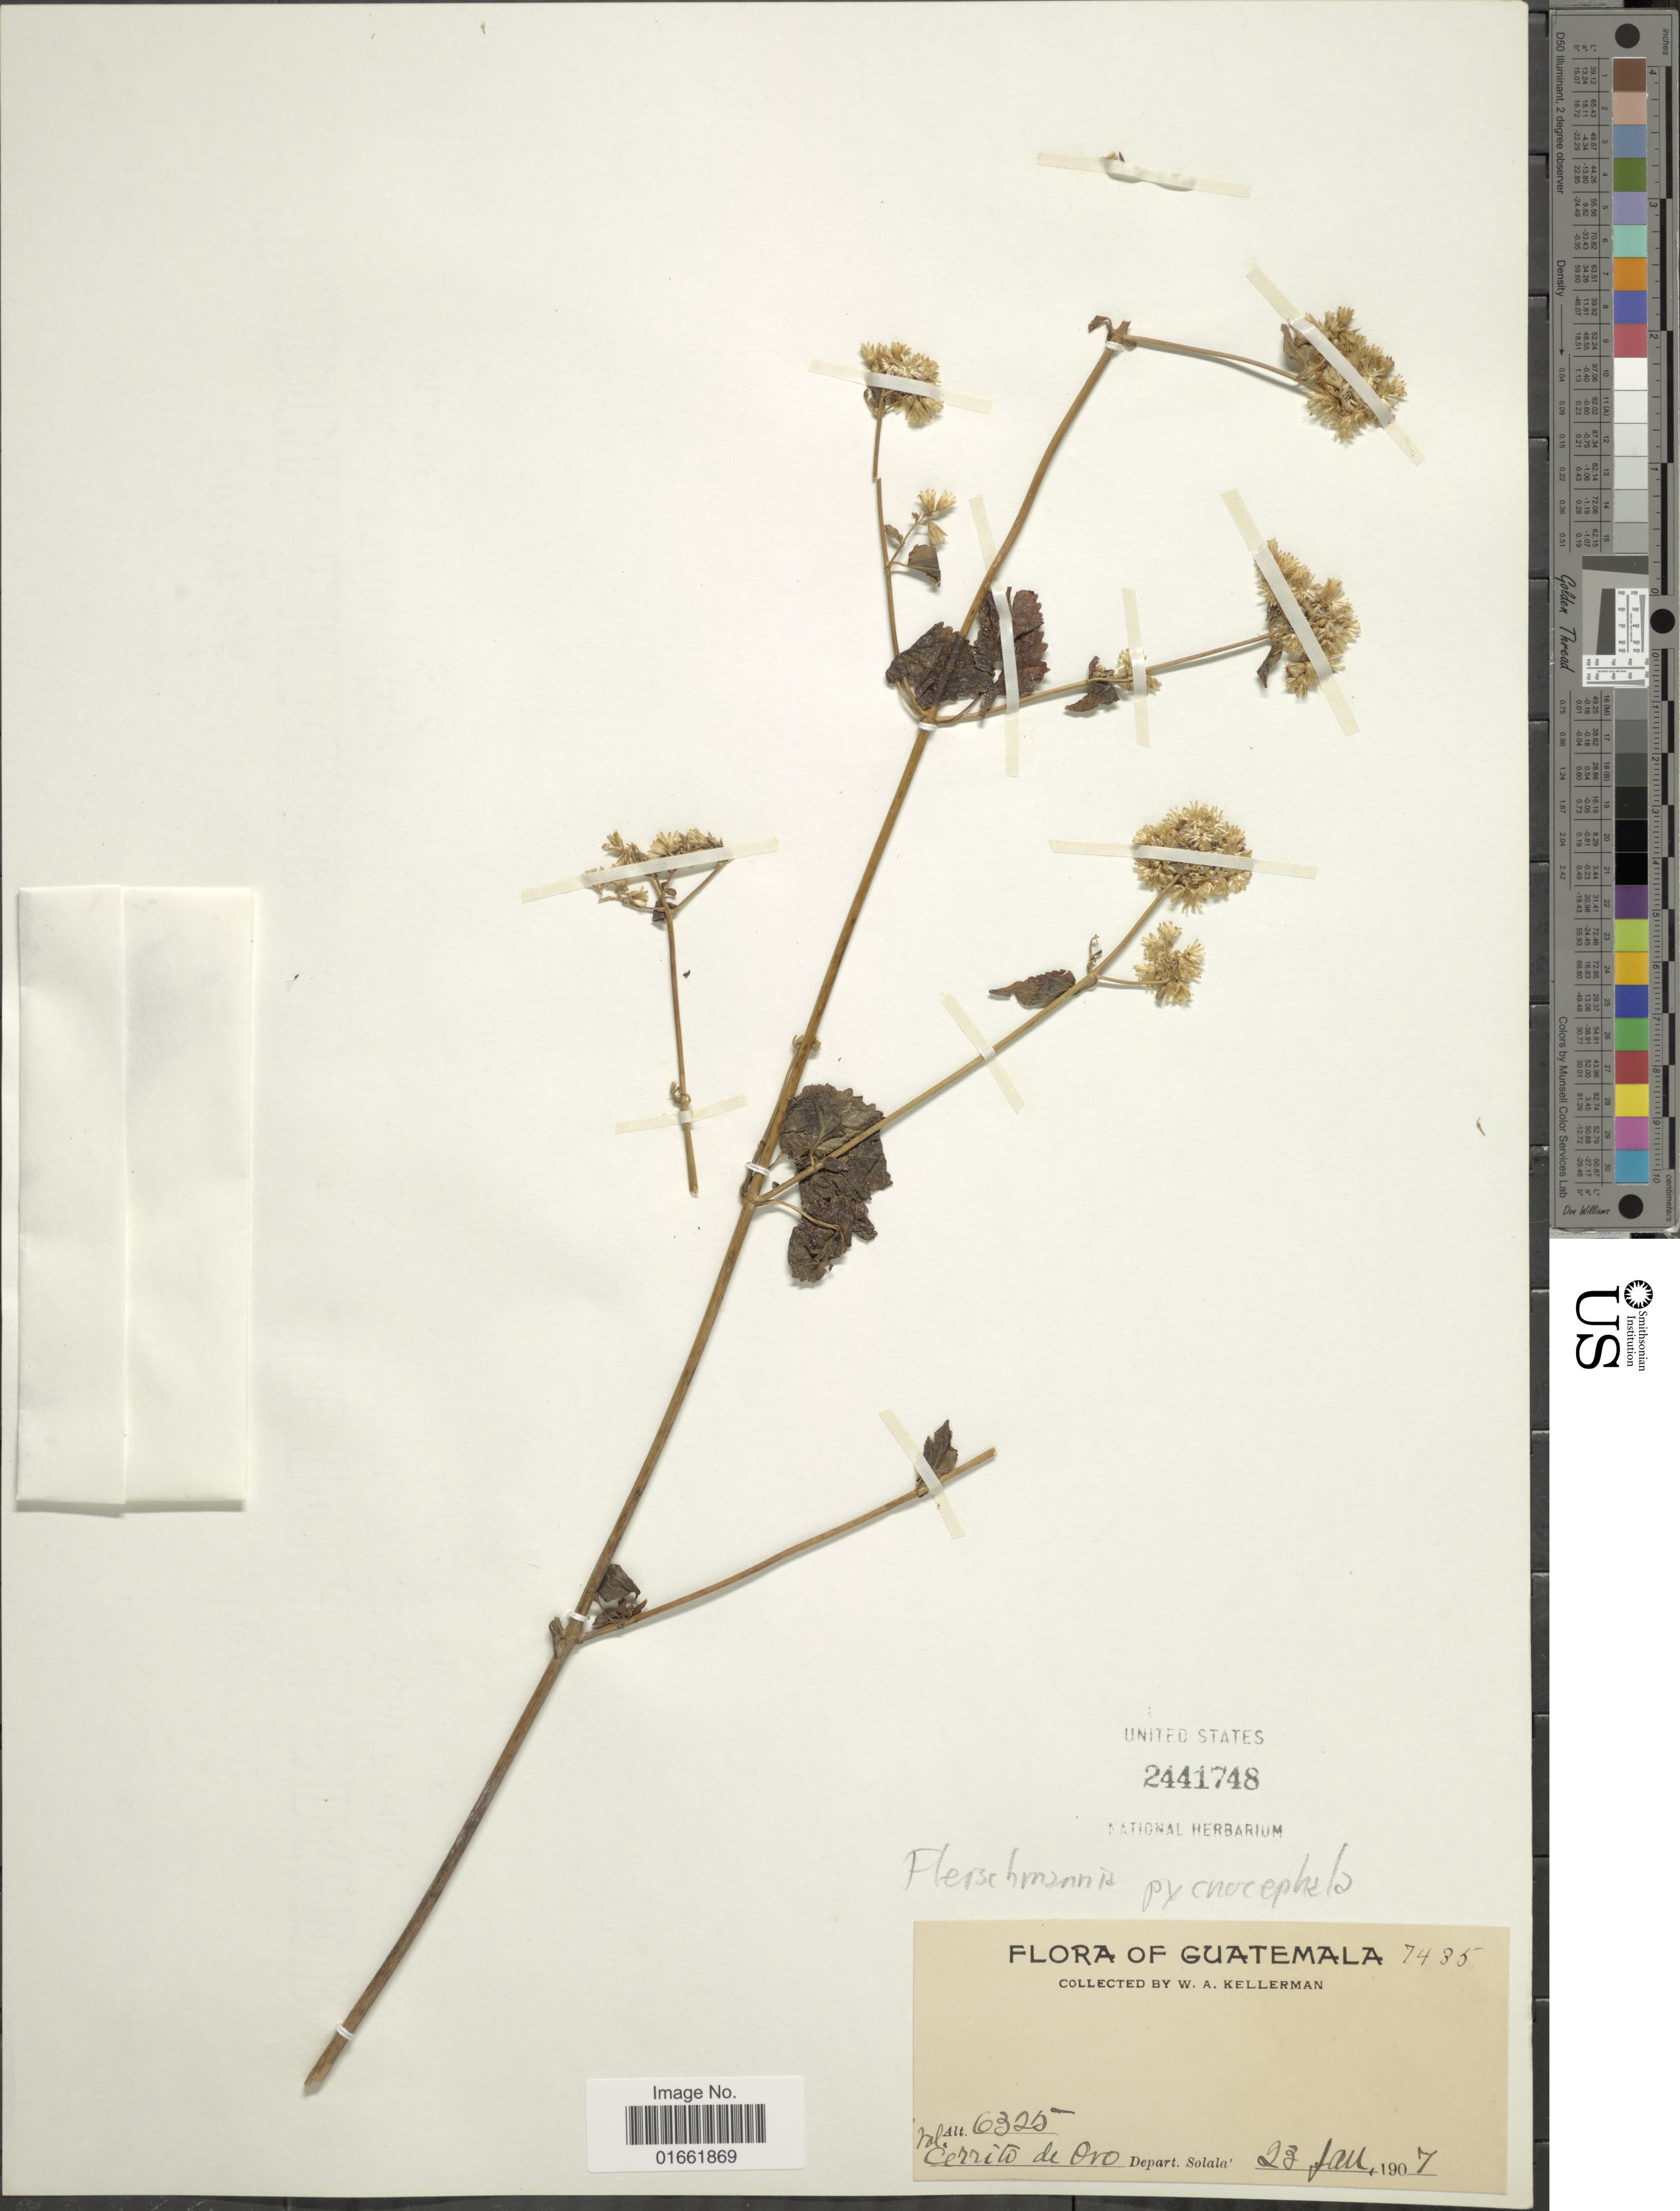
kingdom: Plantae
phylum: Tracheophyta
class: Magnoliopsida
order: Asterales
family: Asteraceae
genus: Fleischmannia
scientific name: Fleischmannia pycnocephala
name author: (Less.) R.M. King & H. Rob.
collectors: W. Kellerman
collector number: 7435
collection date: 1907-01-23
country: Guatemala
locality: Cerrito de Oro. Depart. Solala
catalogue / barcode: US 2441748